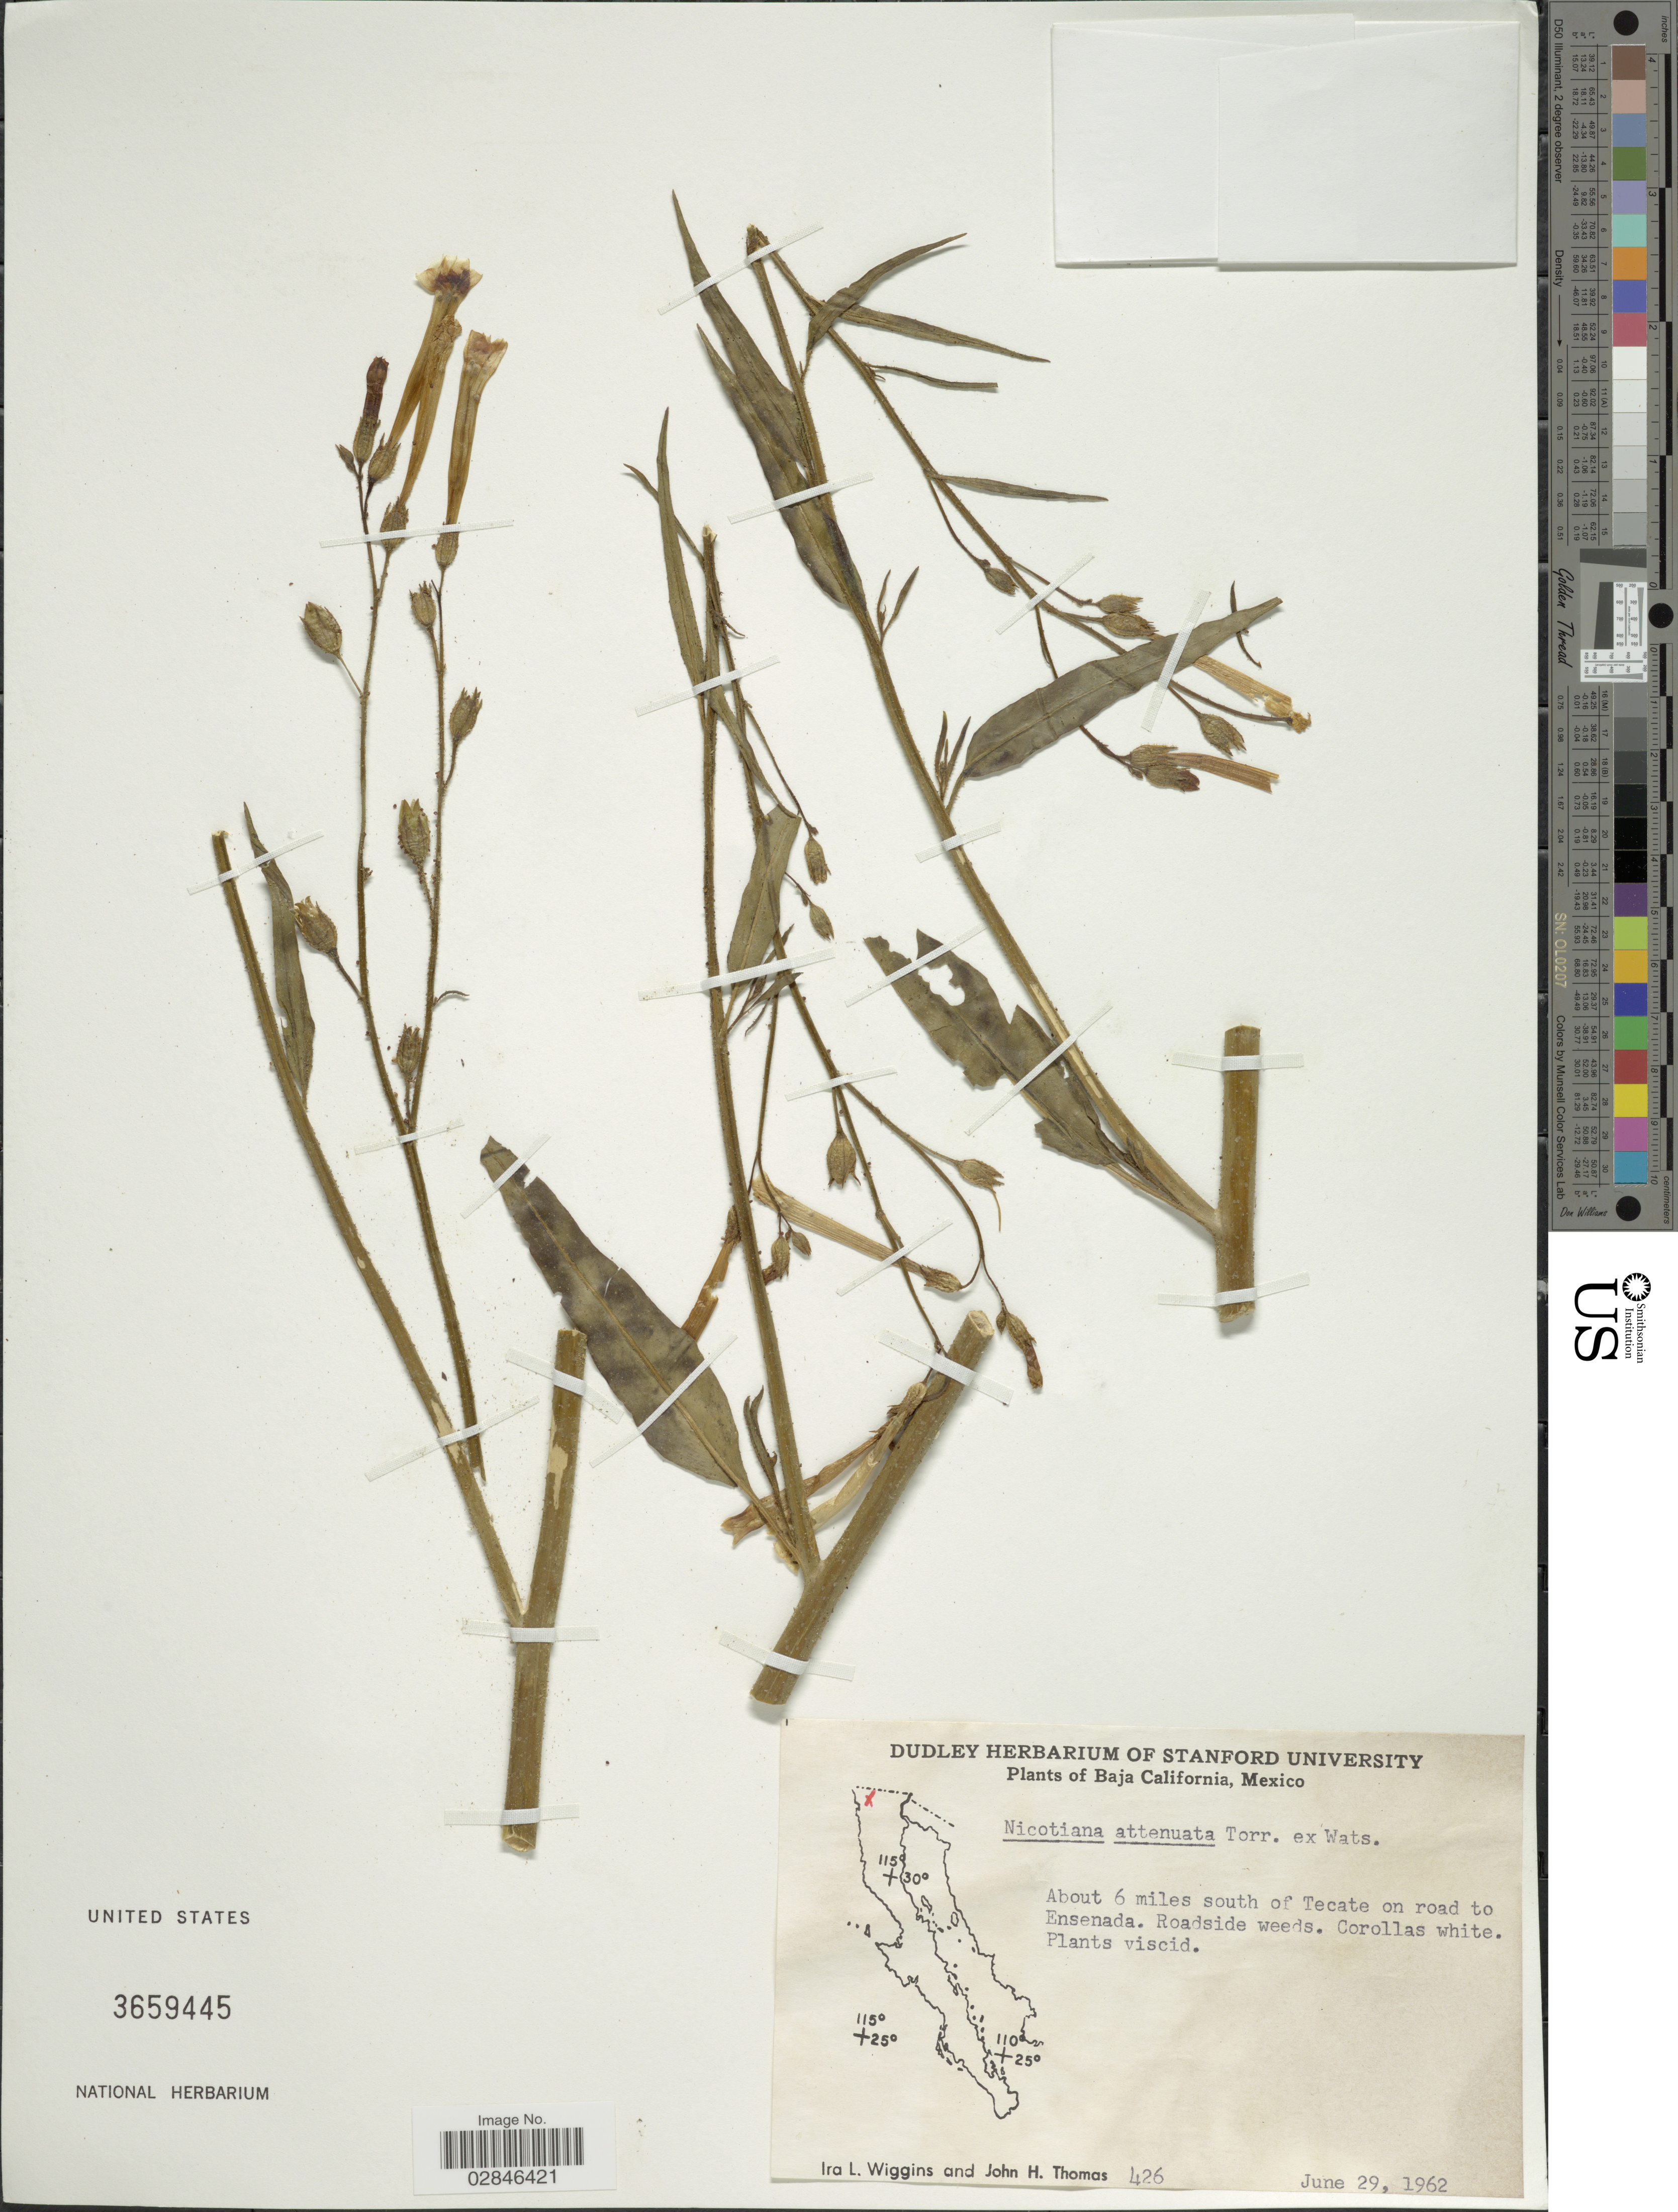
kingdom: Plantae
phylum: Tracheophyta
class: Magnoliopsida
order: Solanales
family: Solanaceae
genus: Nicotiana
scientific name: Nicotiana attenuata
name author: Torr. ex S. Watson in C. King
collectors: I. L. Wiggins & J. H. Thomas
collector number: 426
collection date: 1962-06-29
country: Mexico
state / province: Baja California Norte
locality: About 6 miles south of Tecate on road to Ensenada.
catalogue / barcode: US 3659445